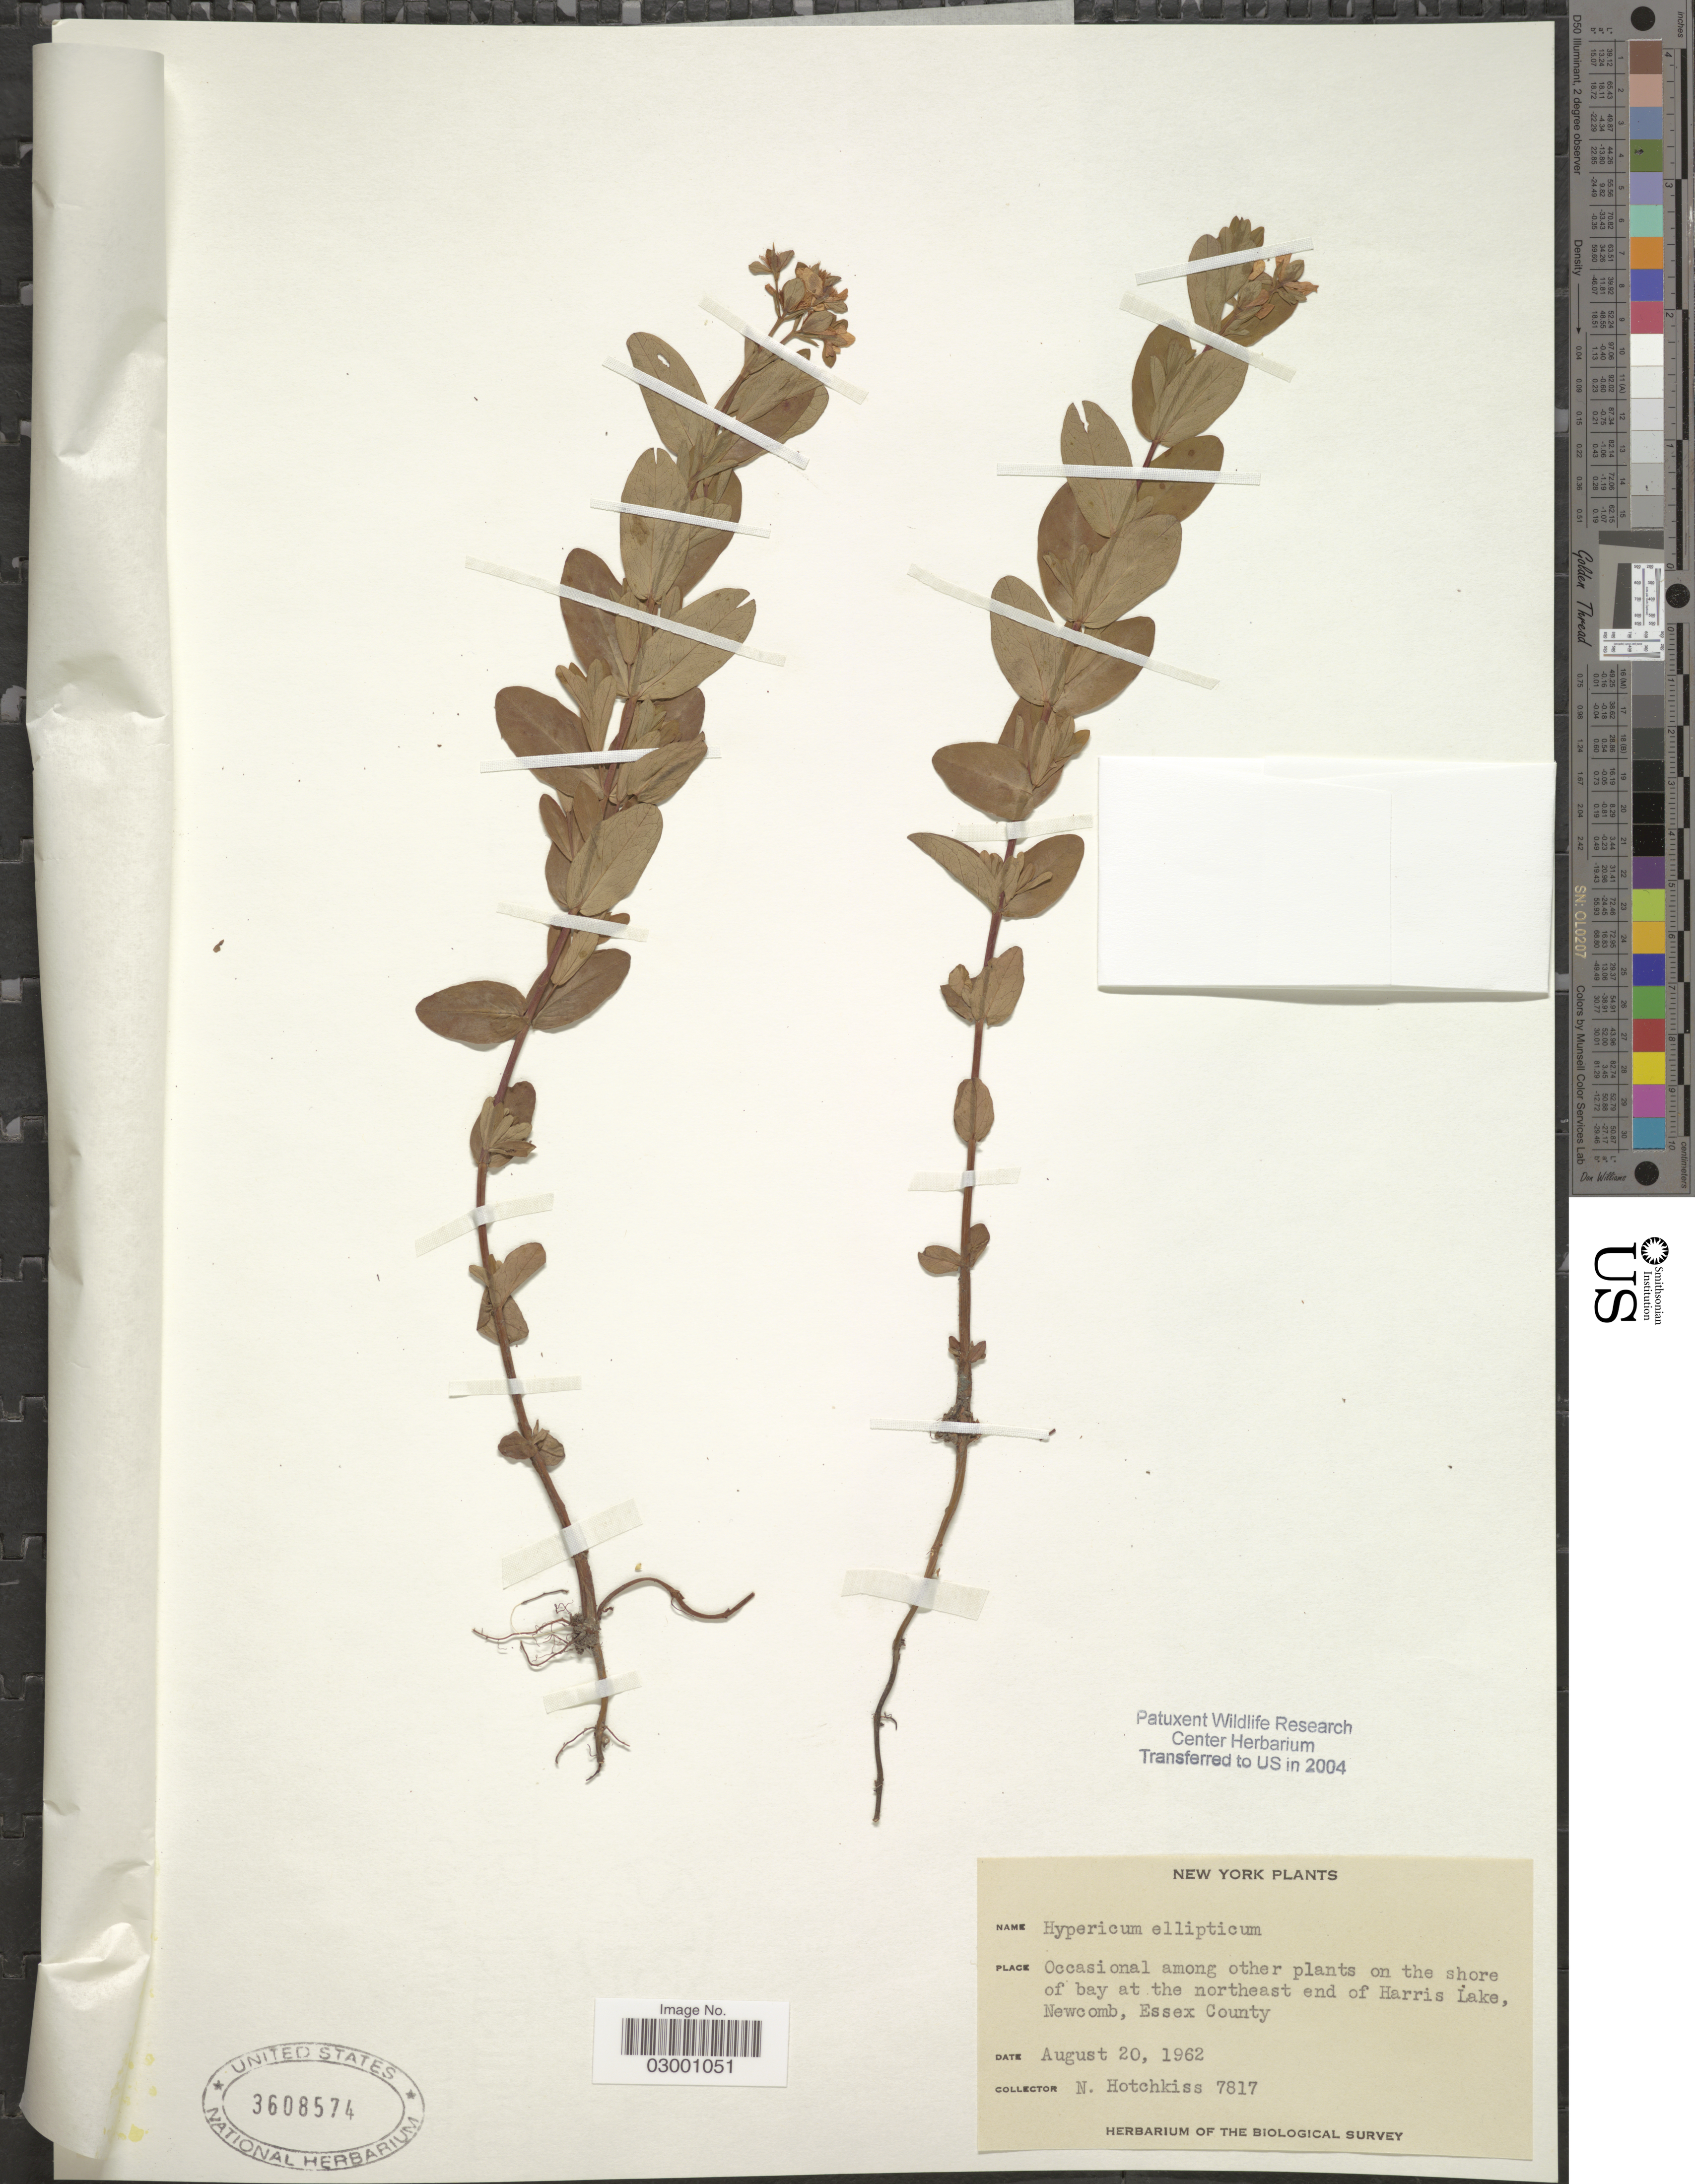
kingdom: Plantae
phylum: Tracheophyta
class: Magnoliopsida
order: Malpighiales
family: Hypericaceae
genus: Hypericum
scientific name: Hypericum ellipticum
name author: Hook.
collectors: N. Hotchkiss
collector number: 7817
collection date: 1962-08-20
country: United States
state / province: New York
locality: Occasional among other plants on the shore of bay at the northeast end of Harris Lake, Newcomb, Essex County.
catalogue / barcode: US 3608574